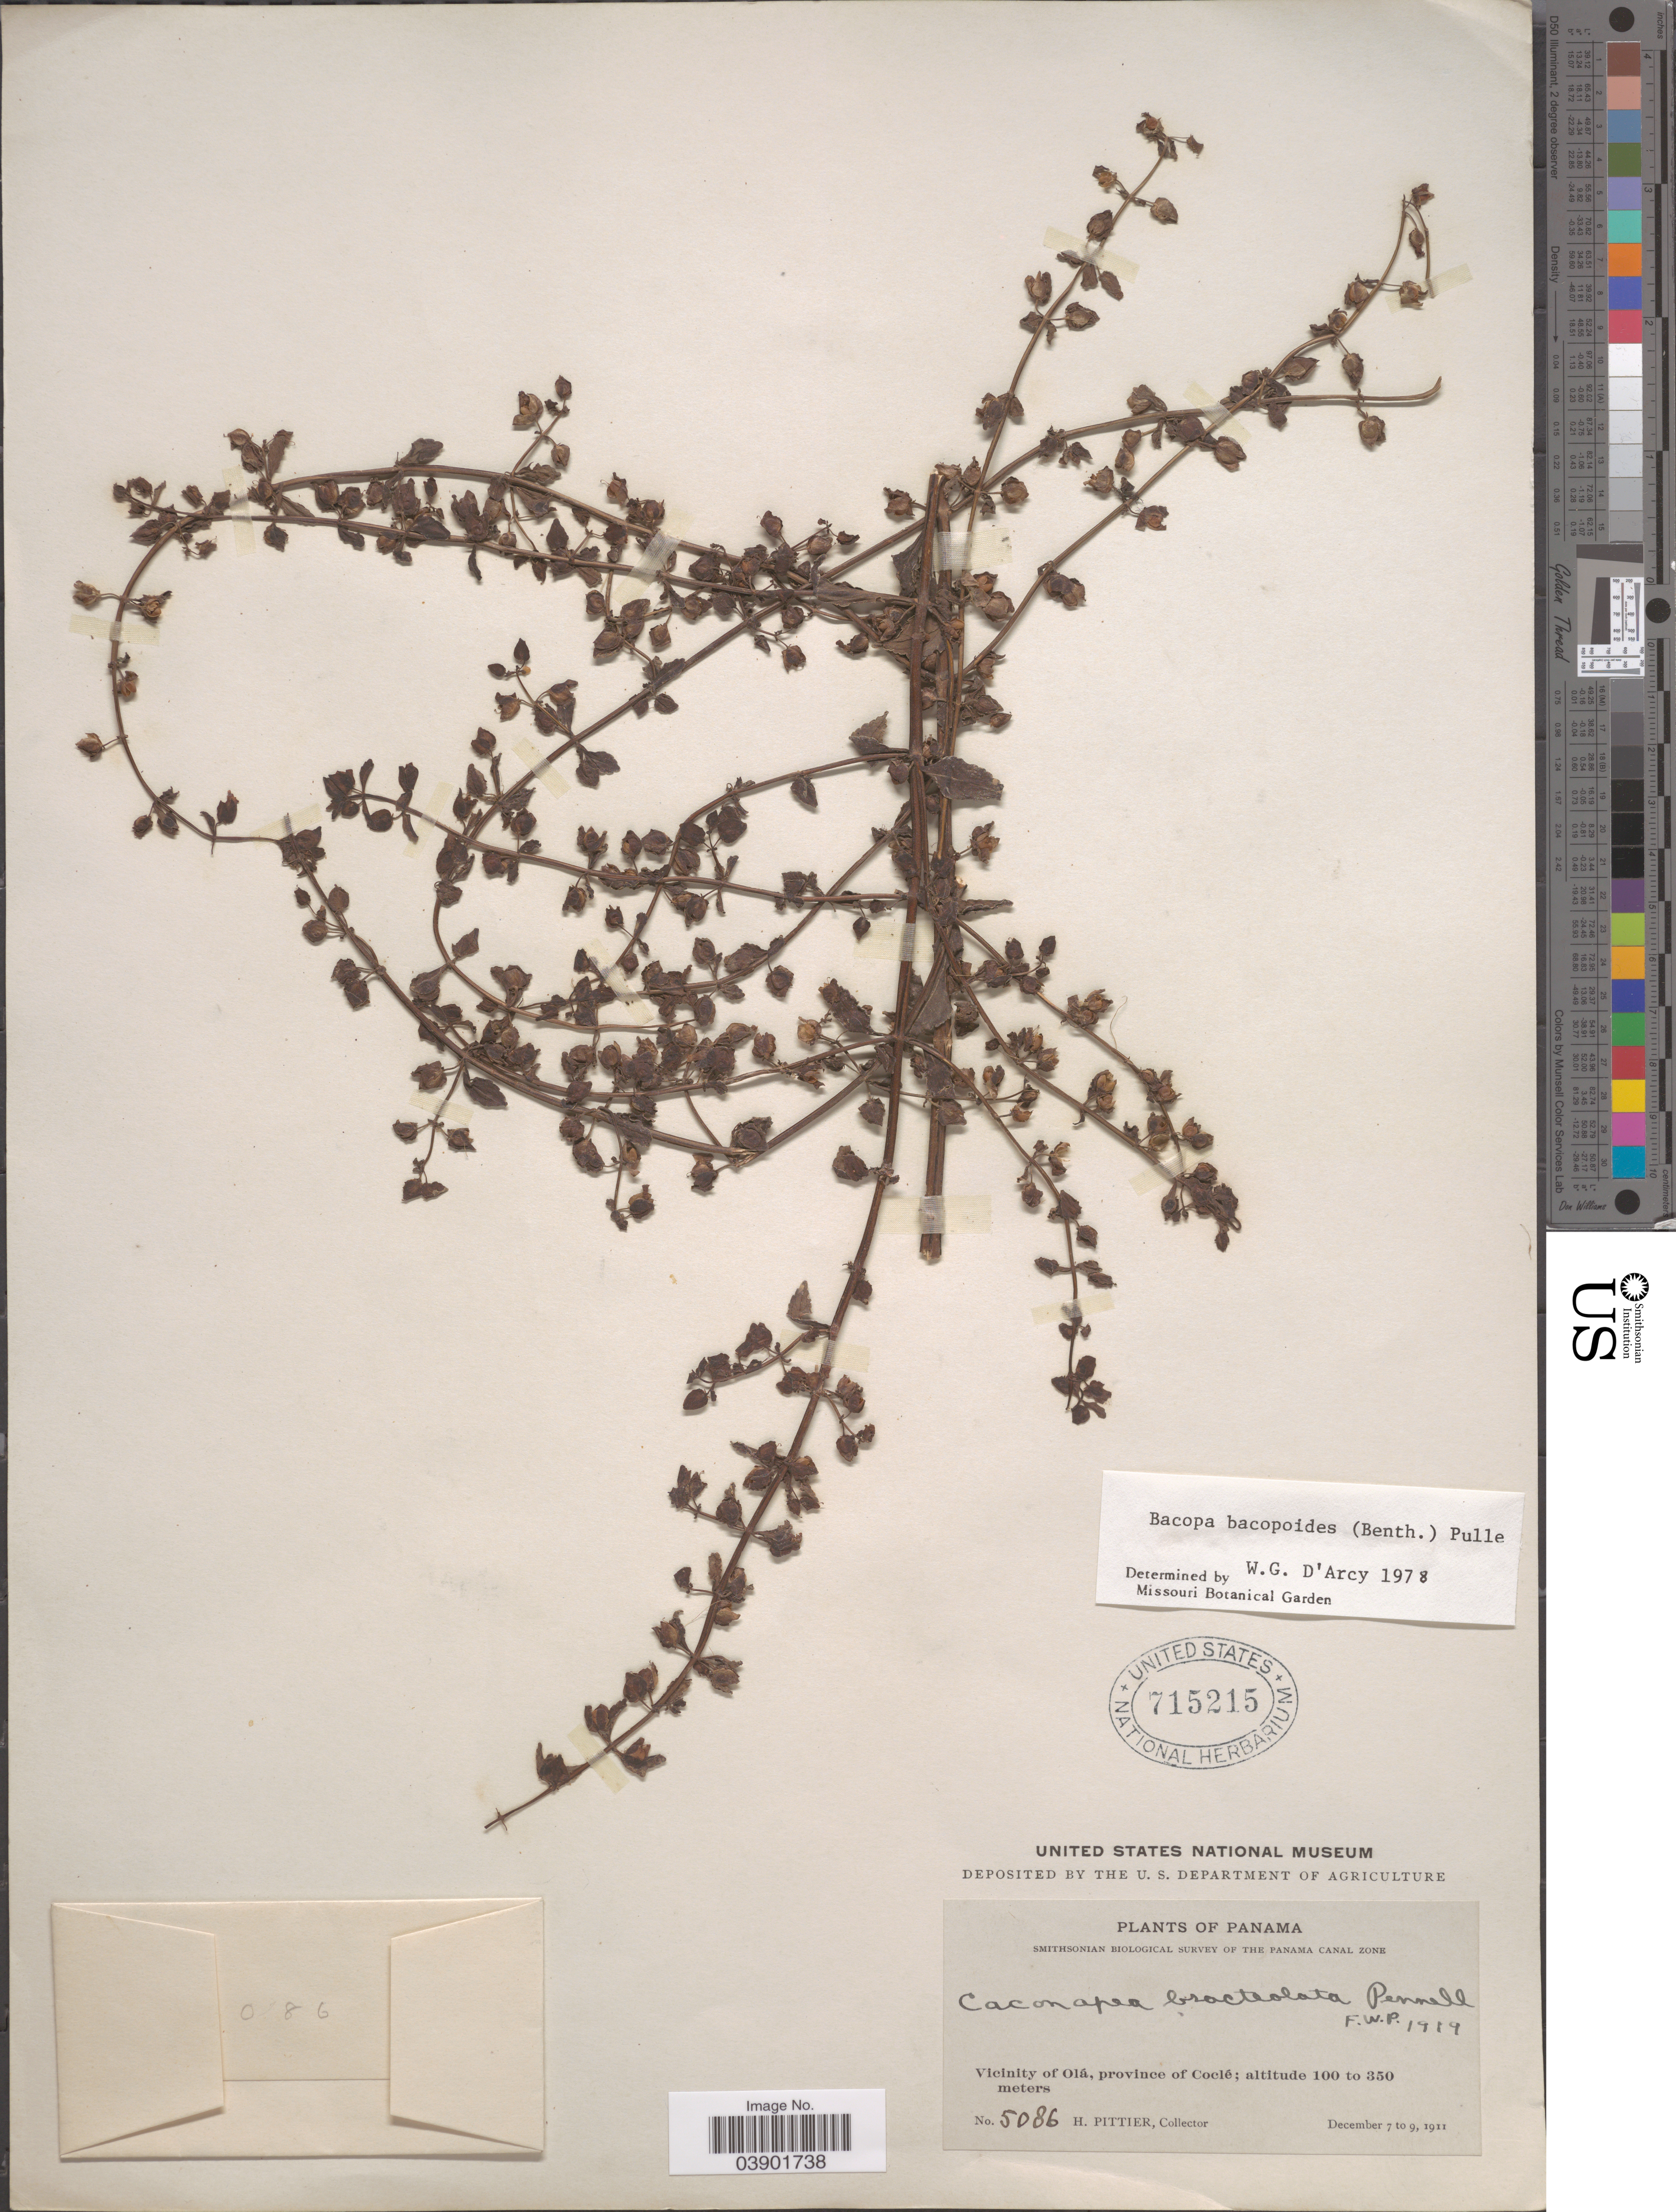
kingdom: Plantae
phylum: Tracheophyta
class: Magnoliopsida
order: Lamiales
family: Plantaginaceae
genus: Bacopa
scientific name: Bacopa bacopoides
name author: (Benth.) Pulle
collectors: H. F. Pittier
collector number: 5086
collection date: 1911-12-07/1911-12-09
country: Panama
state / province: Cocle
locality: The Panama Canal Zone. Vicinity of Olá.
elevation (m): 100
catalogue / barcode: US 715215